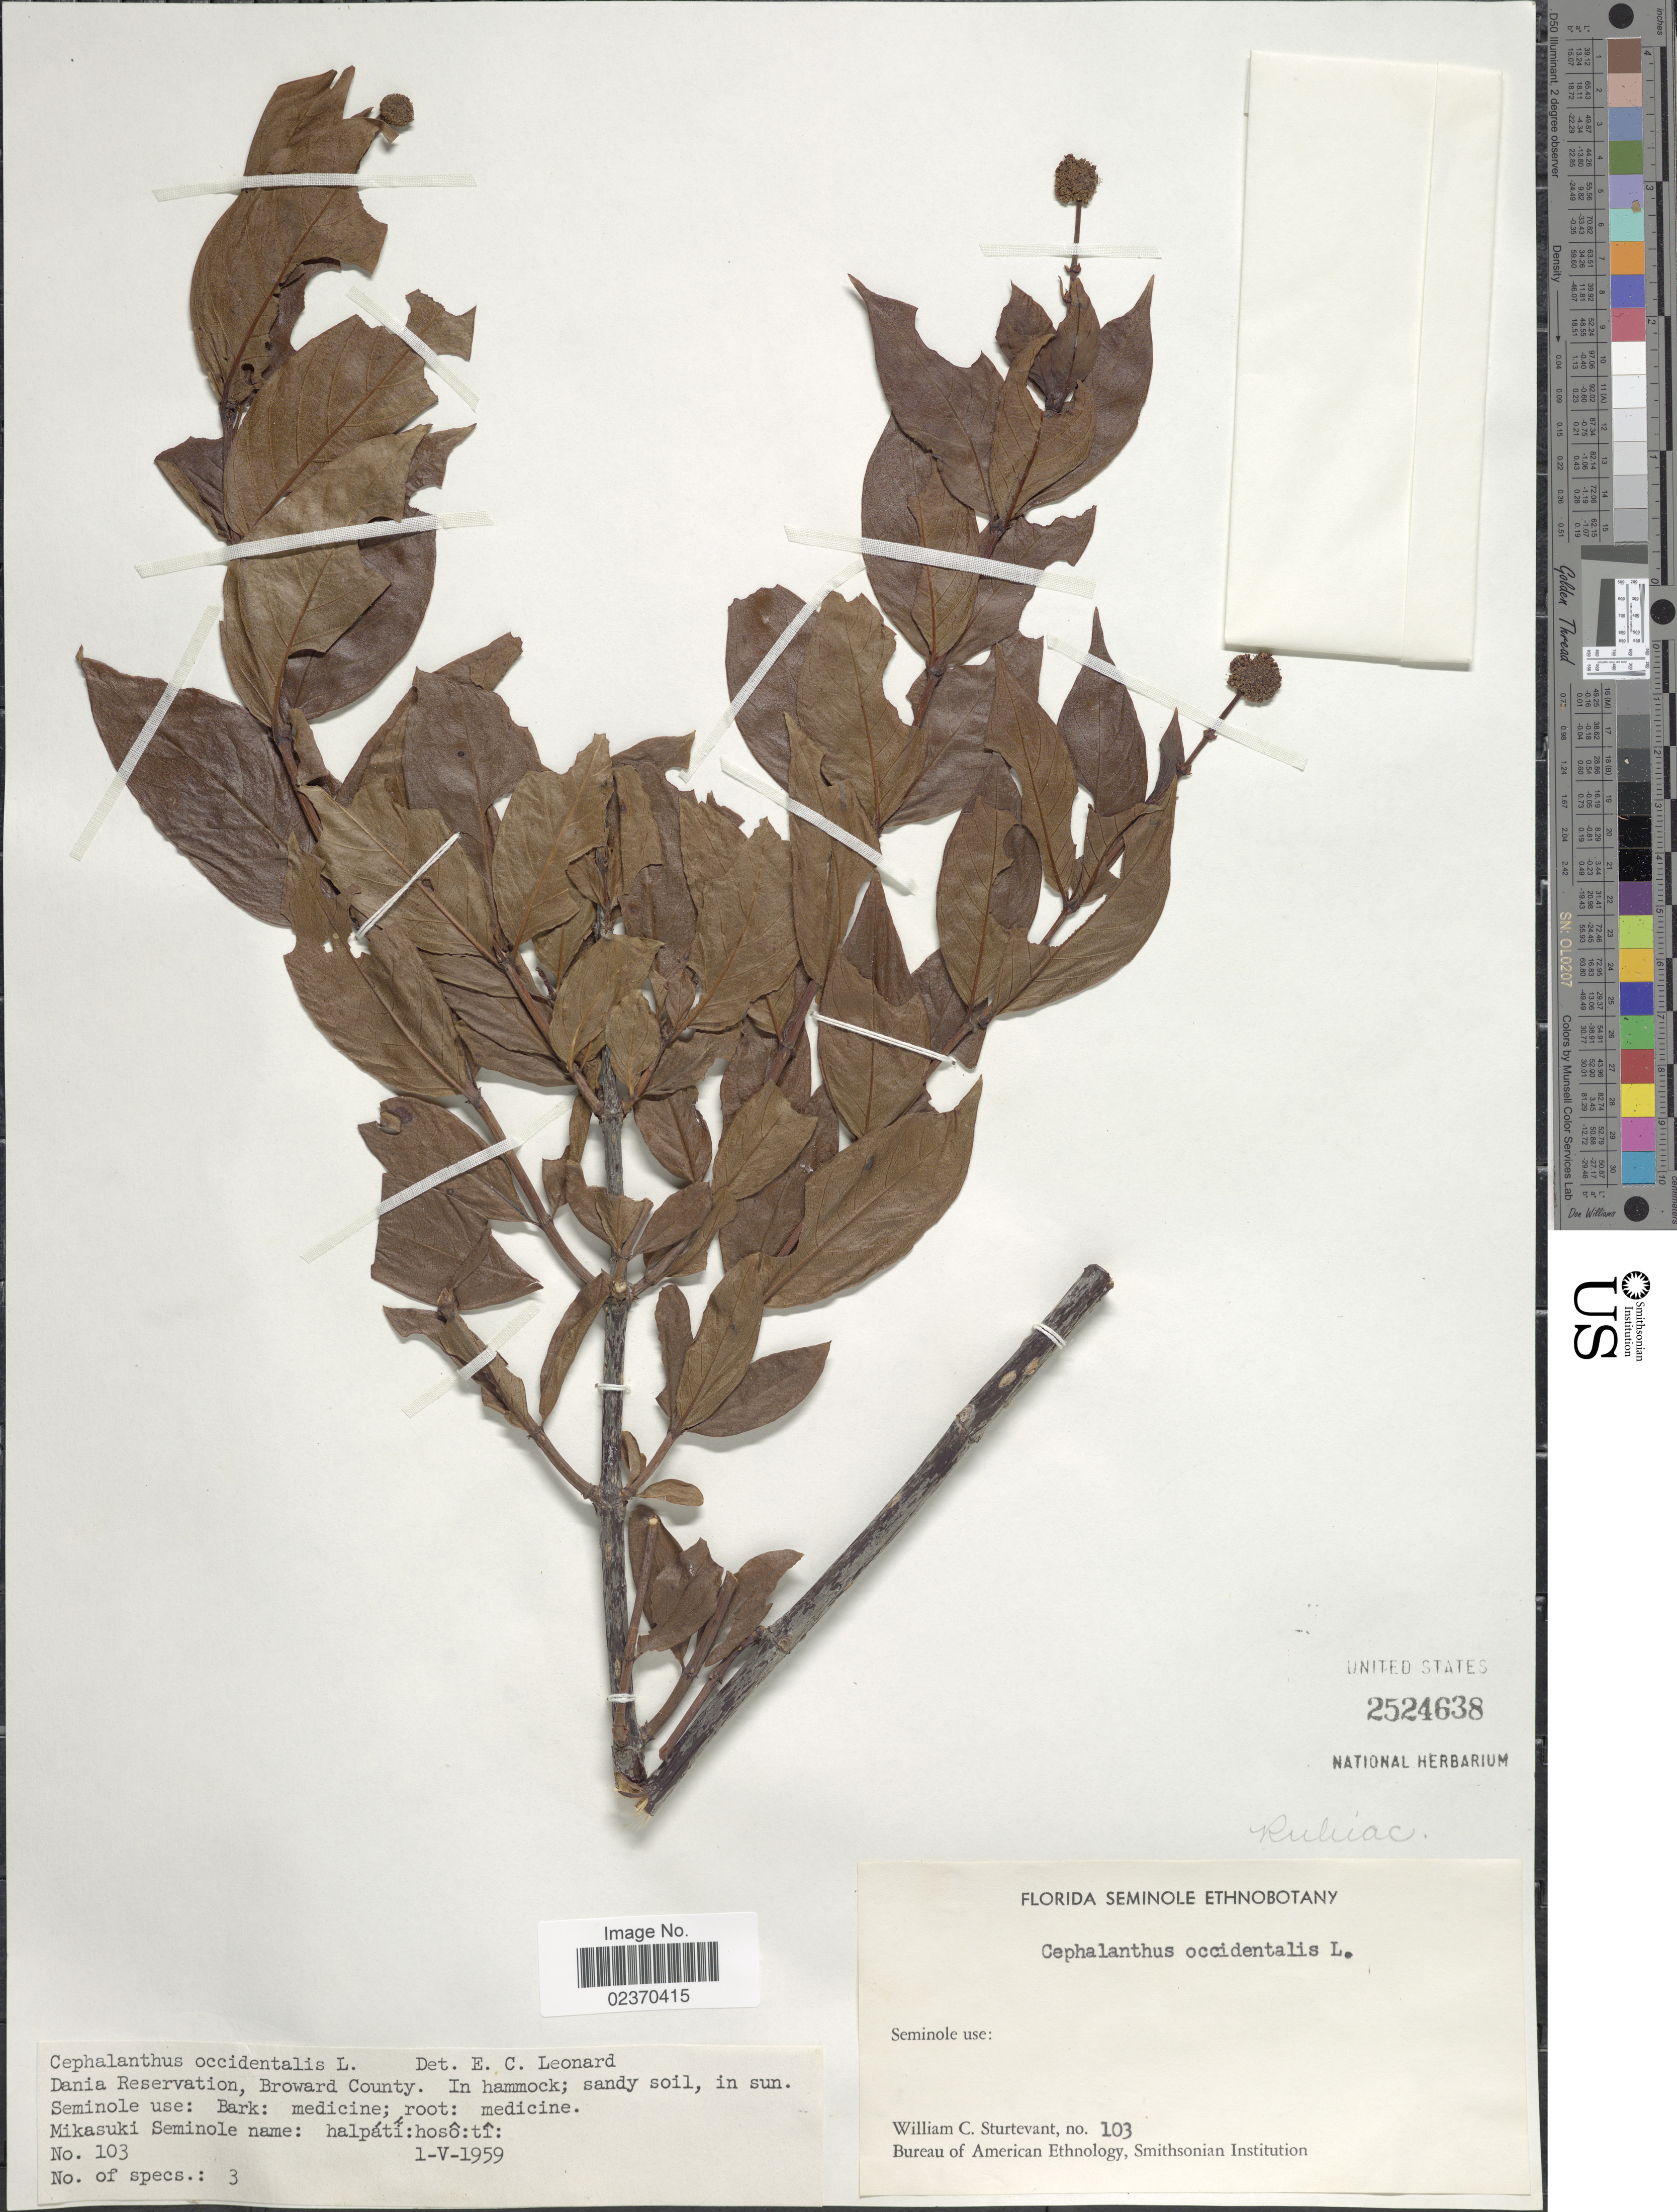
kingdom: Plantae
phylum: Tracheophyta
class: Magnoliopsida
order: Gentianales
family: Rubiaceae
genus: Cephalanthus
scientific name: Cephalanthus occidentalis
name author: L.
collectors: W. Sturtevant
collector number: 103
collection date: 1959-05-01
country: United States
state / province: Florida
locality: Dania Reservation, Broward County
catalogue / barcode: US 2524638